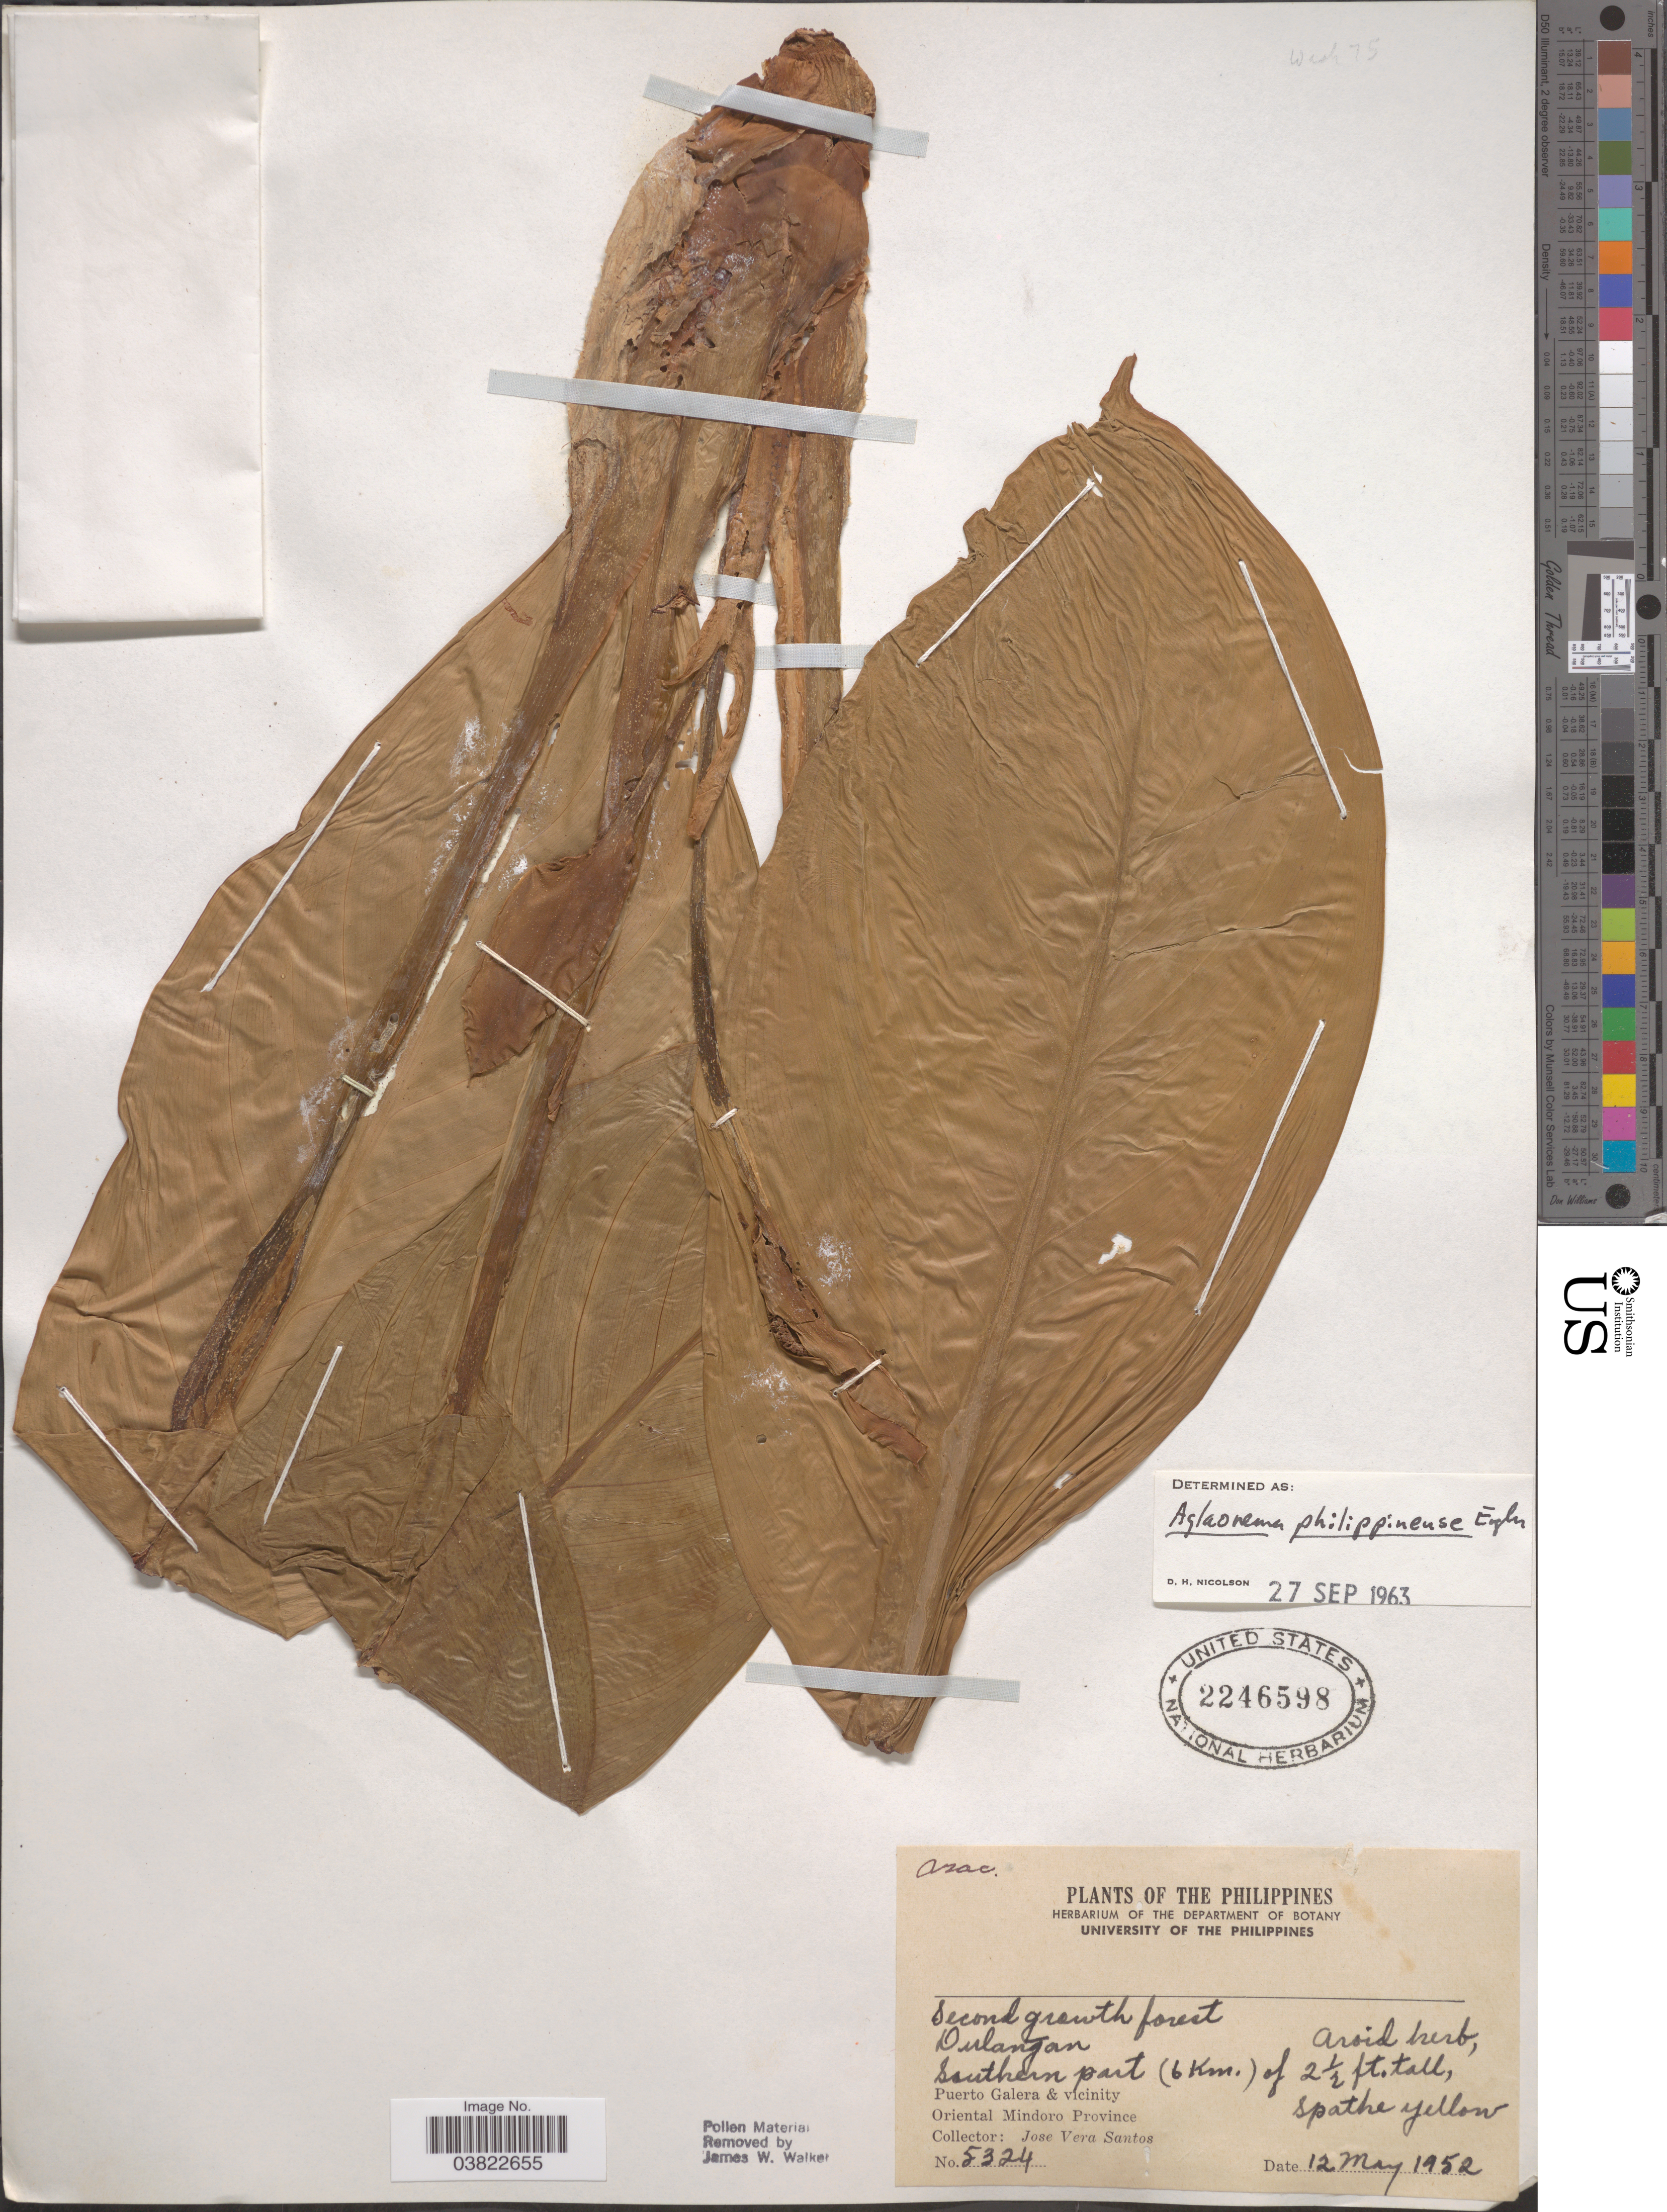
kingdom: Plantae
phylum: Tracheophyta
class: Liliopsida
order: Alismatales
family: Araceae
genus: Aglaonema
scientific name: Aglaonema philippinense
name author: Engl.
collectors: J. V. Santos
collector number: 5324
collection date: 1952-05-12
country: Philippines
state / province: Mimaropa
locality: Second growth forest Dulangan. Southern part (6 Km.). Puerto Galera & vicinity. Oriental Mindoro Province.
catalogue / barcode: US 2246598